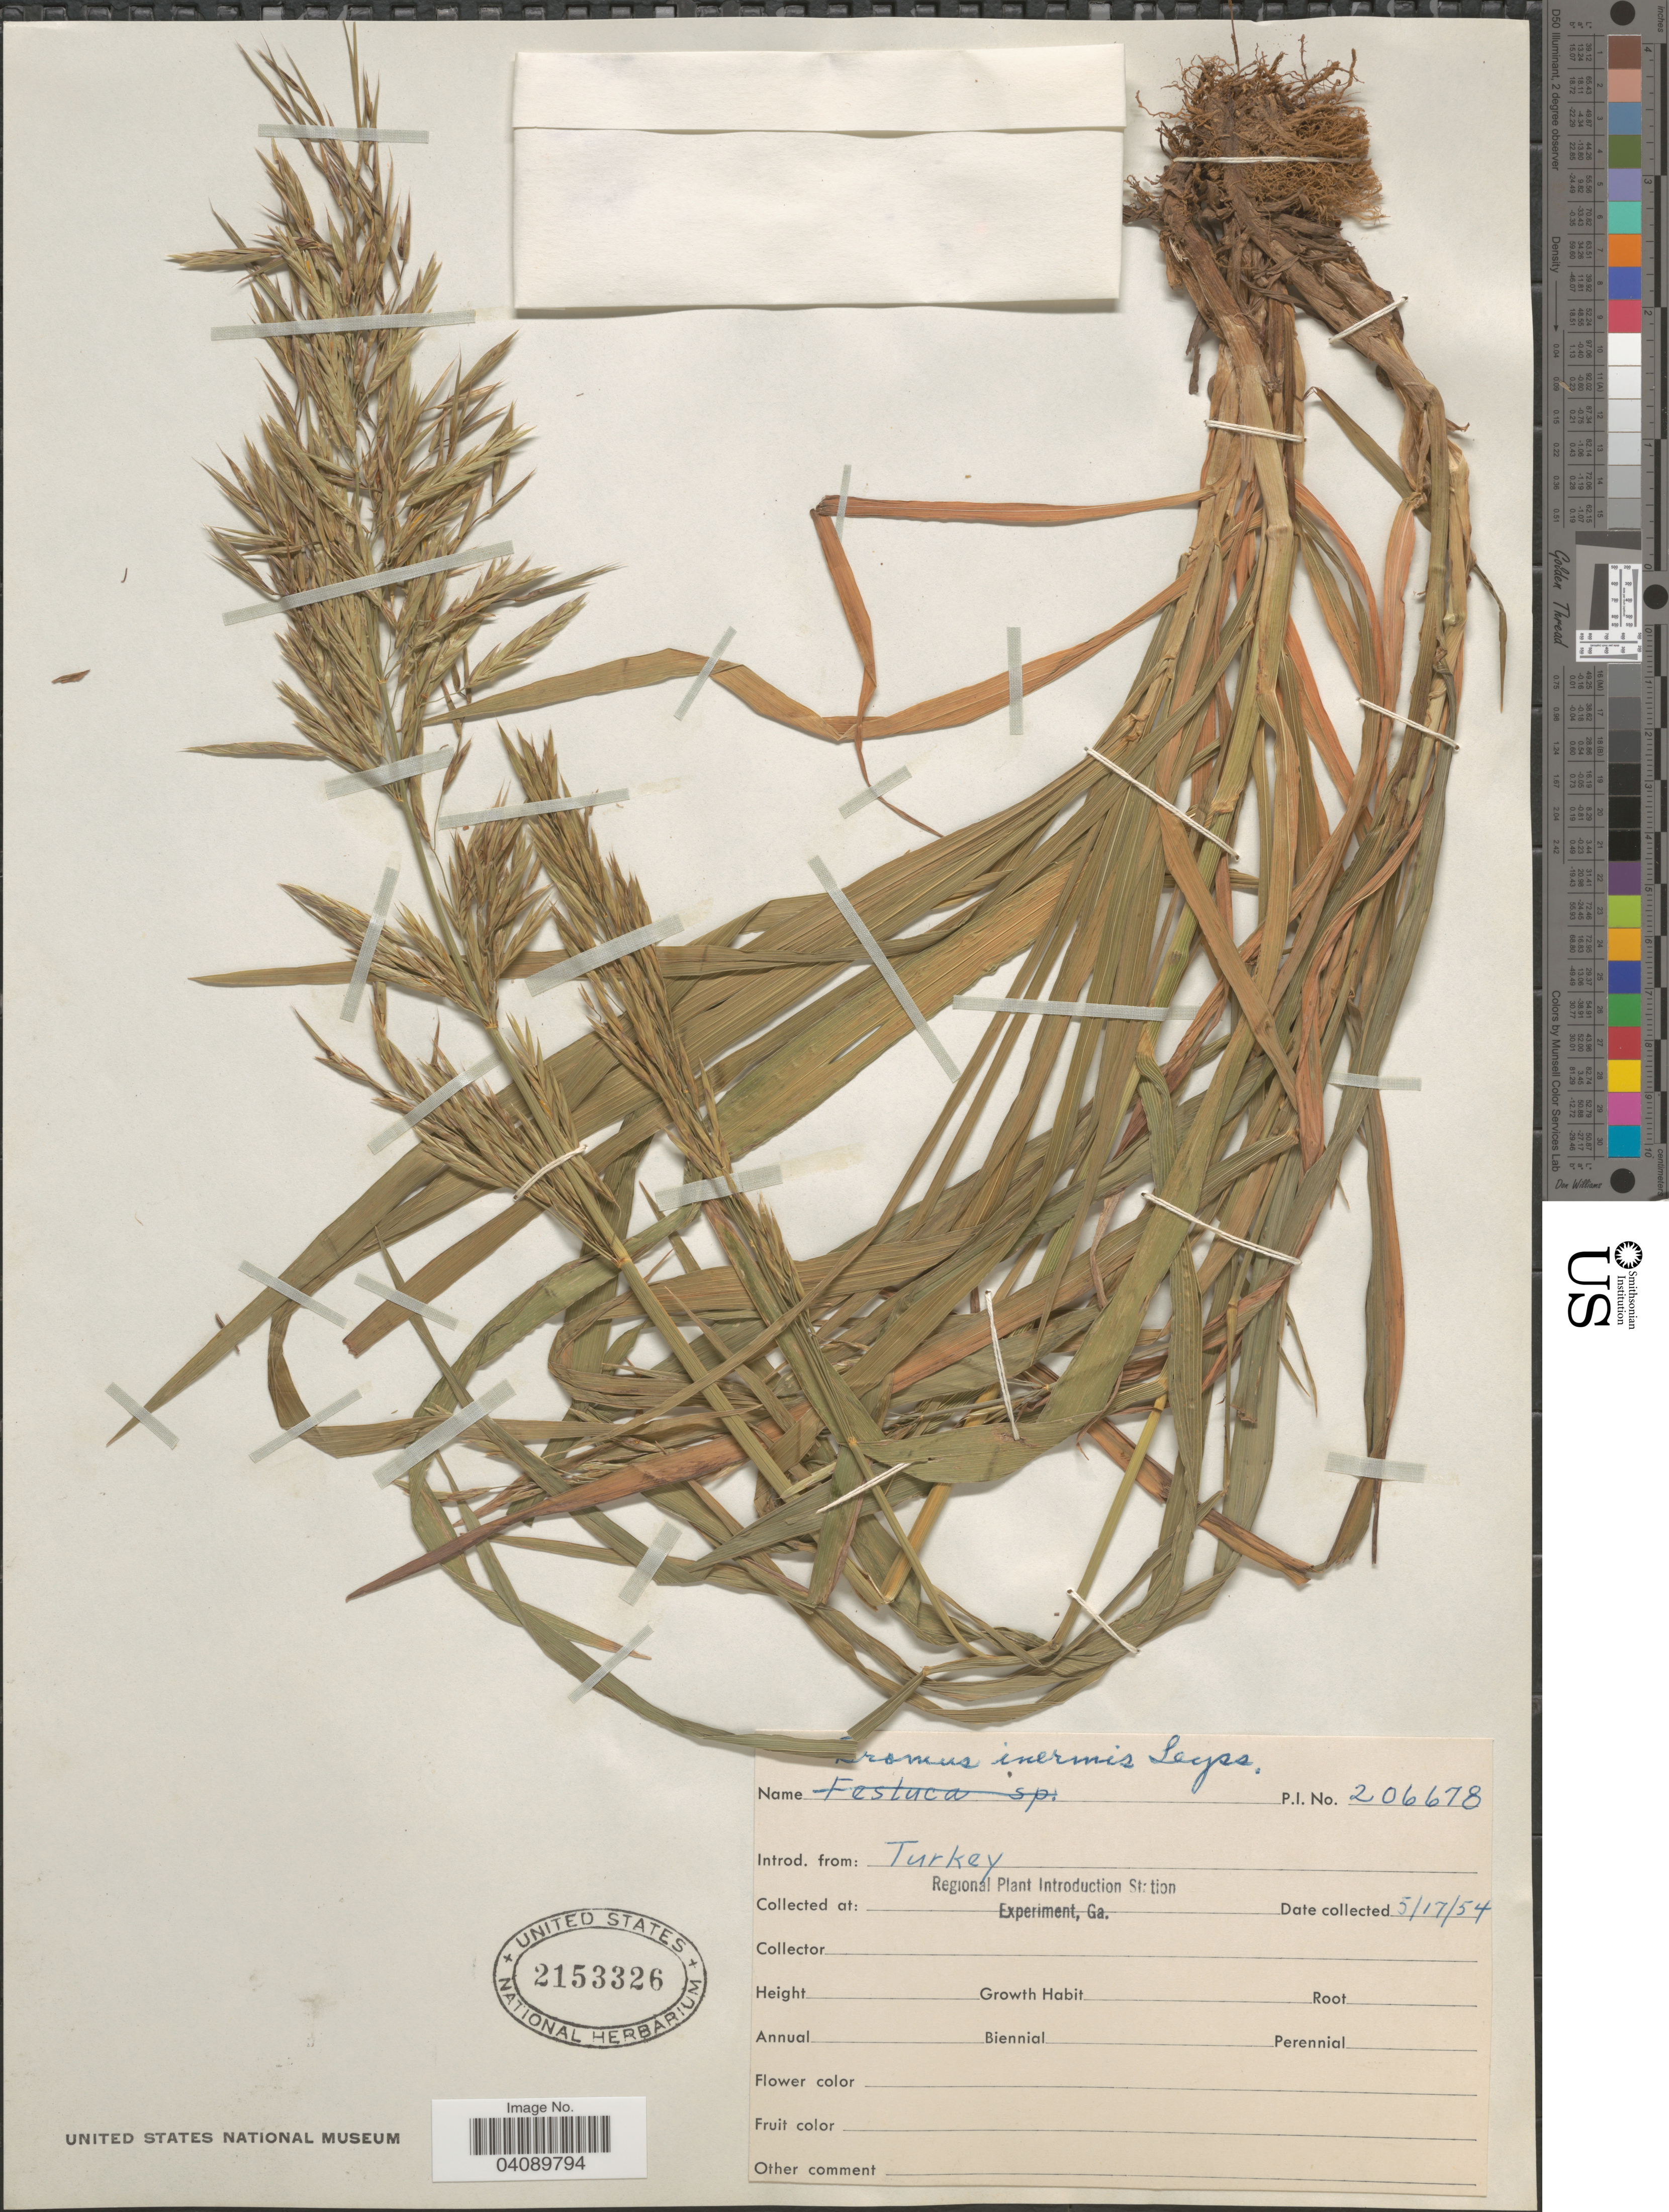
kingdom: Plantae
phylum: Tracheophyta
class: Liliopsida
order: Poales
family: Poaceae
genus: Bromus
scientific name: Bromus inermis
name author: Leyss.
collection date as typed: Transcribed d/m/y: 17/5/54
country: United States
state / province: Georgia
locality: Regional Plant Introduction Station Experiment.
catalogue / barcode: US 2153326